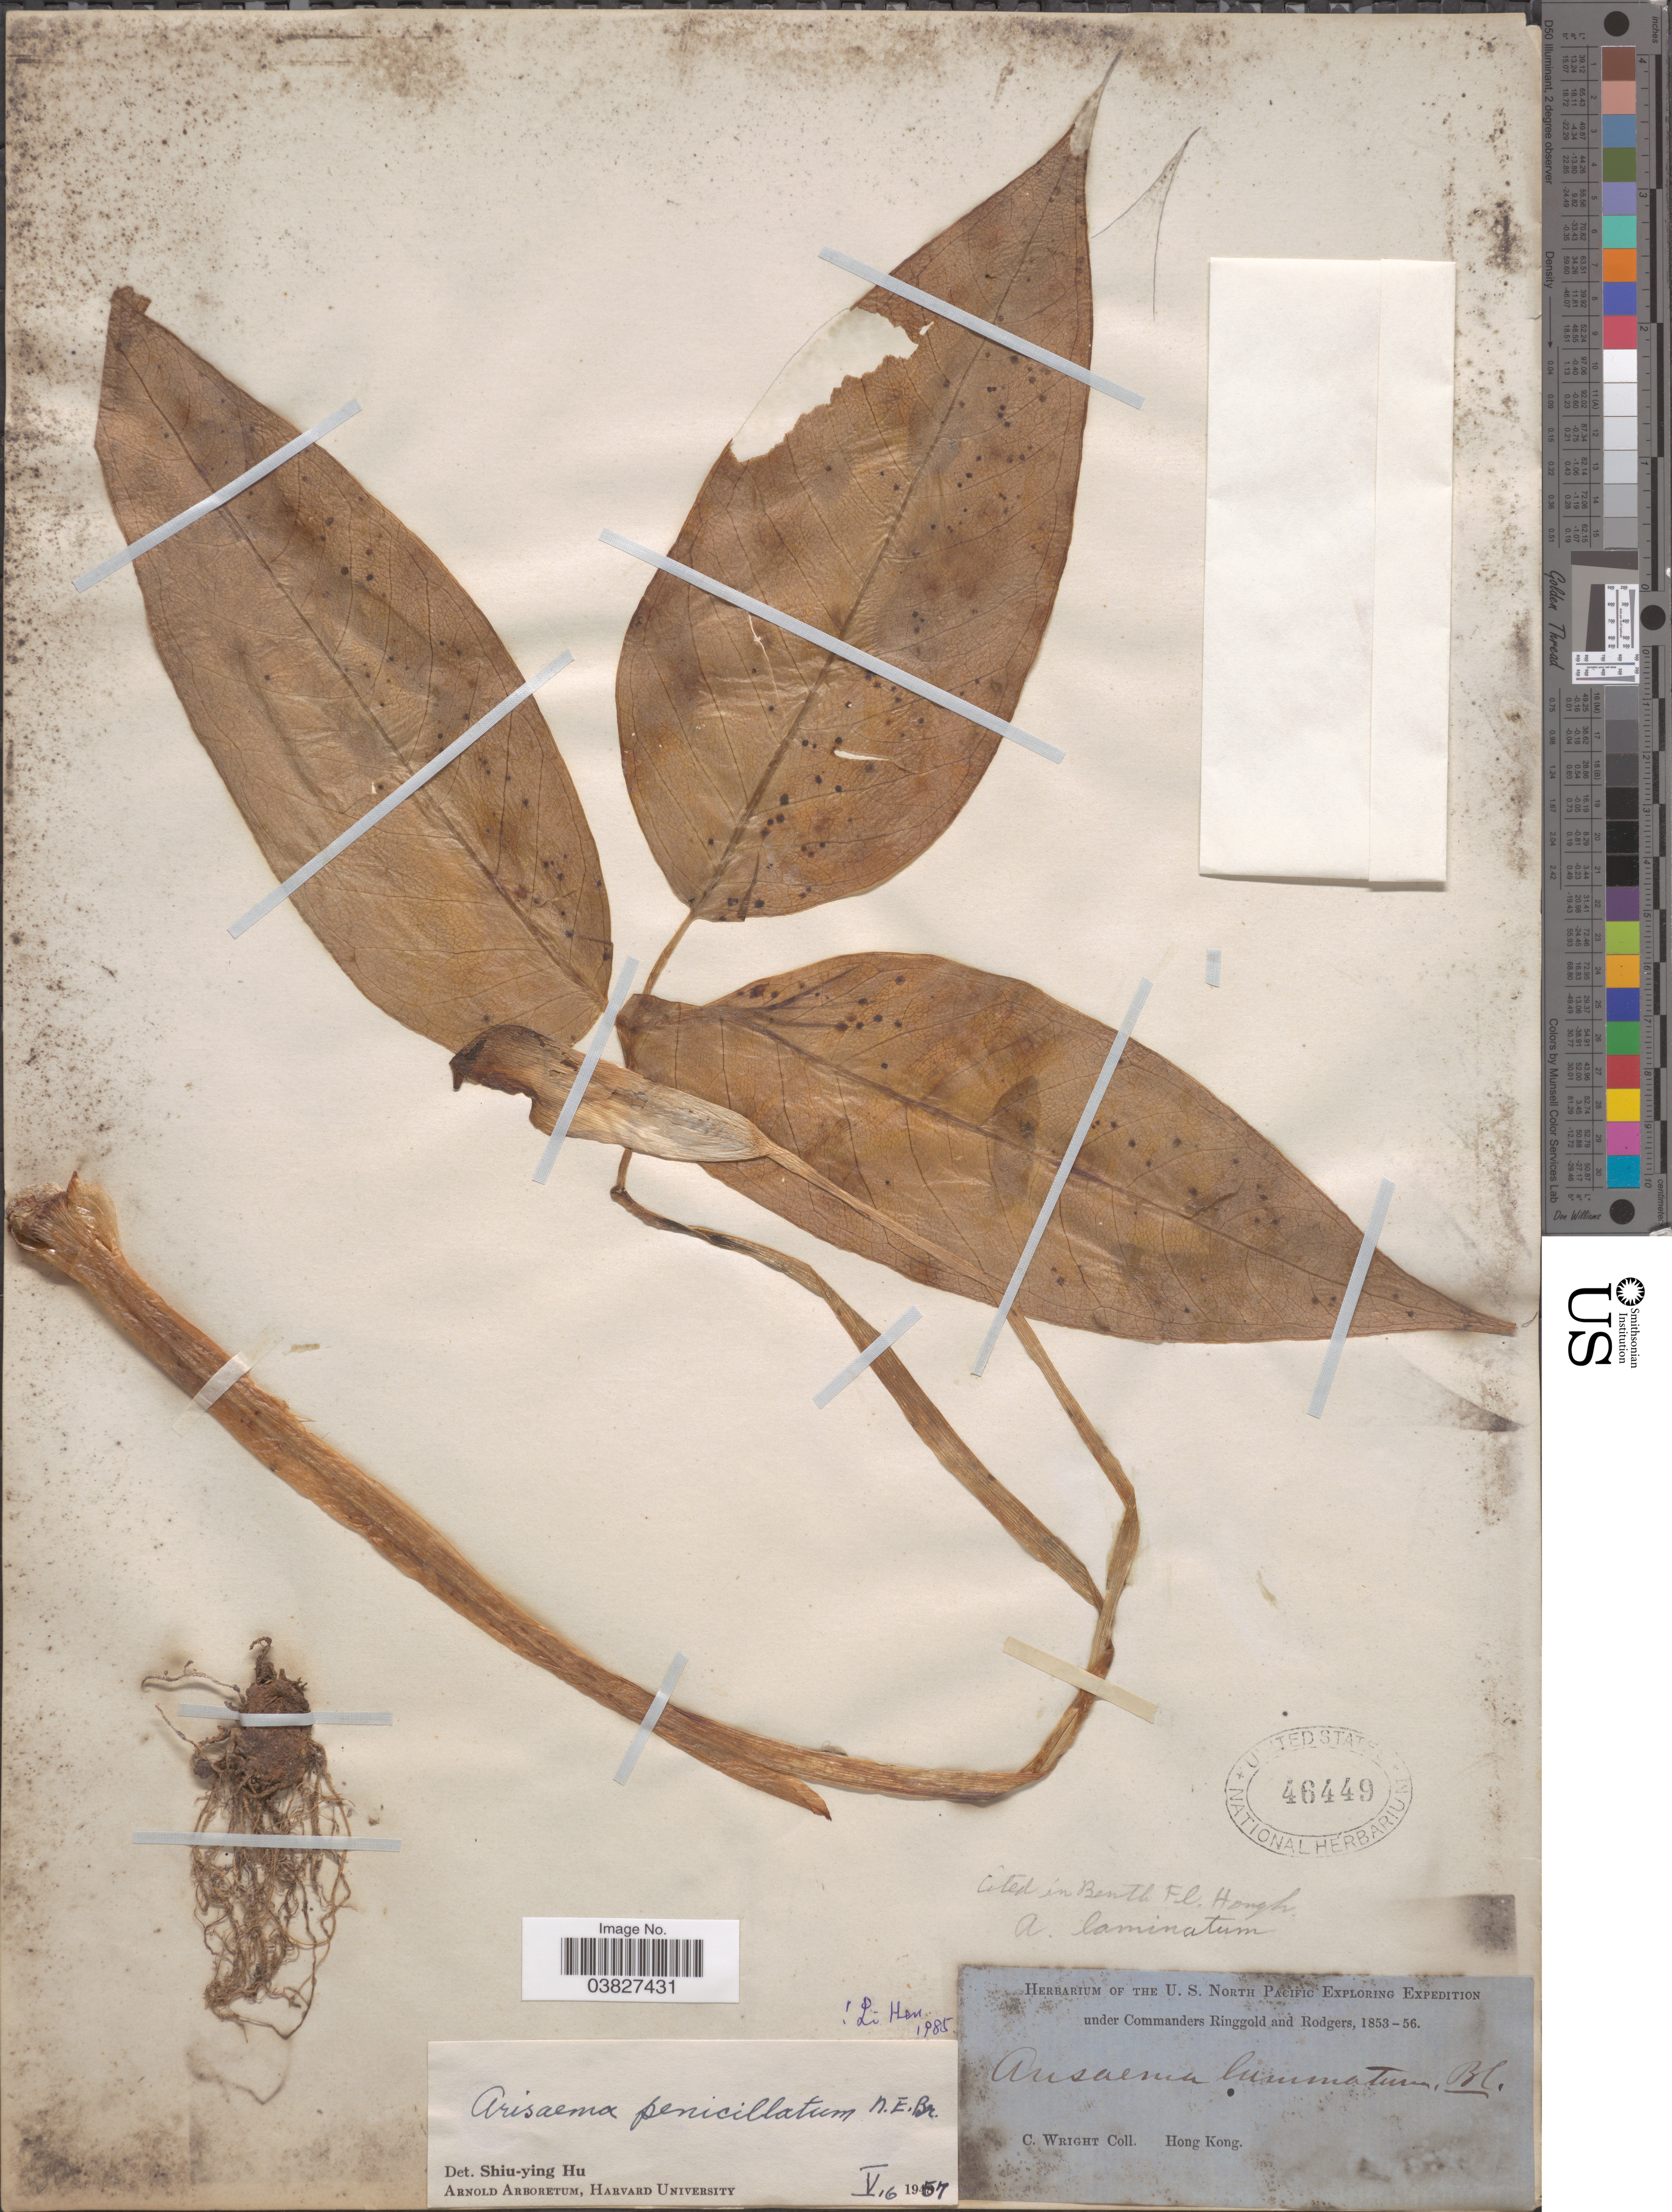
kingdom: Plantae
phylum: Tracheophyta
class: Liliopsida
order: Alismatales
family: Araceae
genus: Arisaema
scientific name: Arisaema penicillatum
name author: N.E. Br.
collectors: C. Wright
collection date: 1853/1856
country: China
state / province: Hong Kong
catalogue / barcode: US 46449